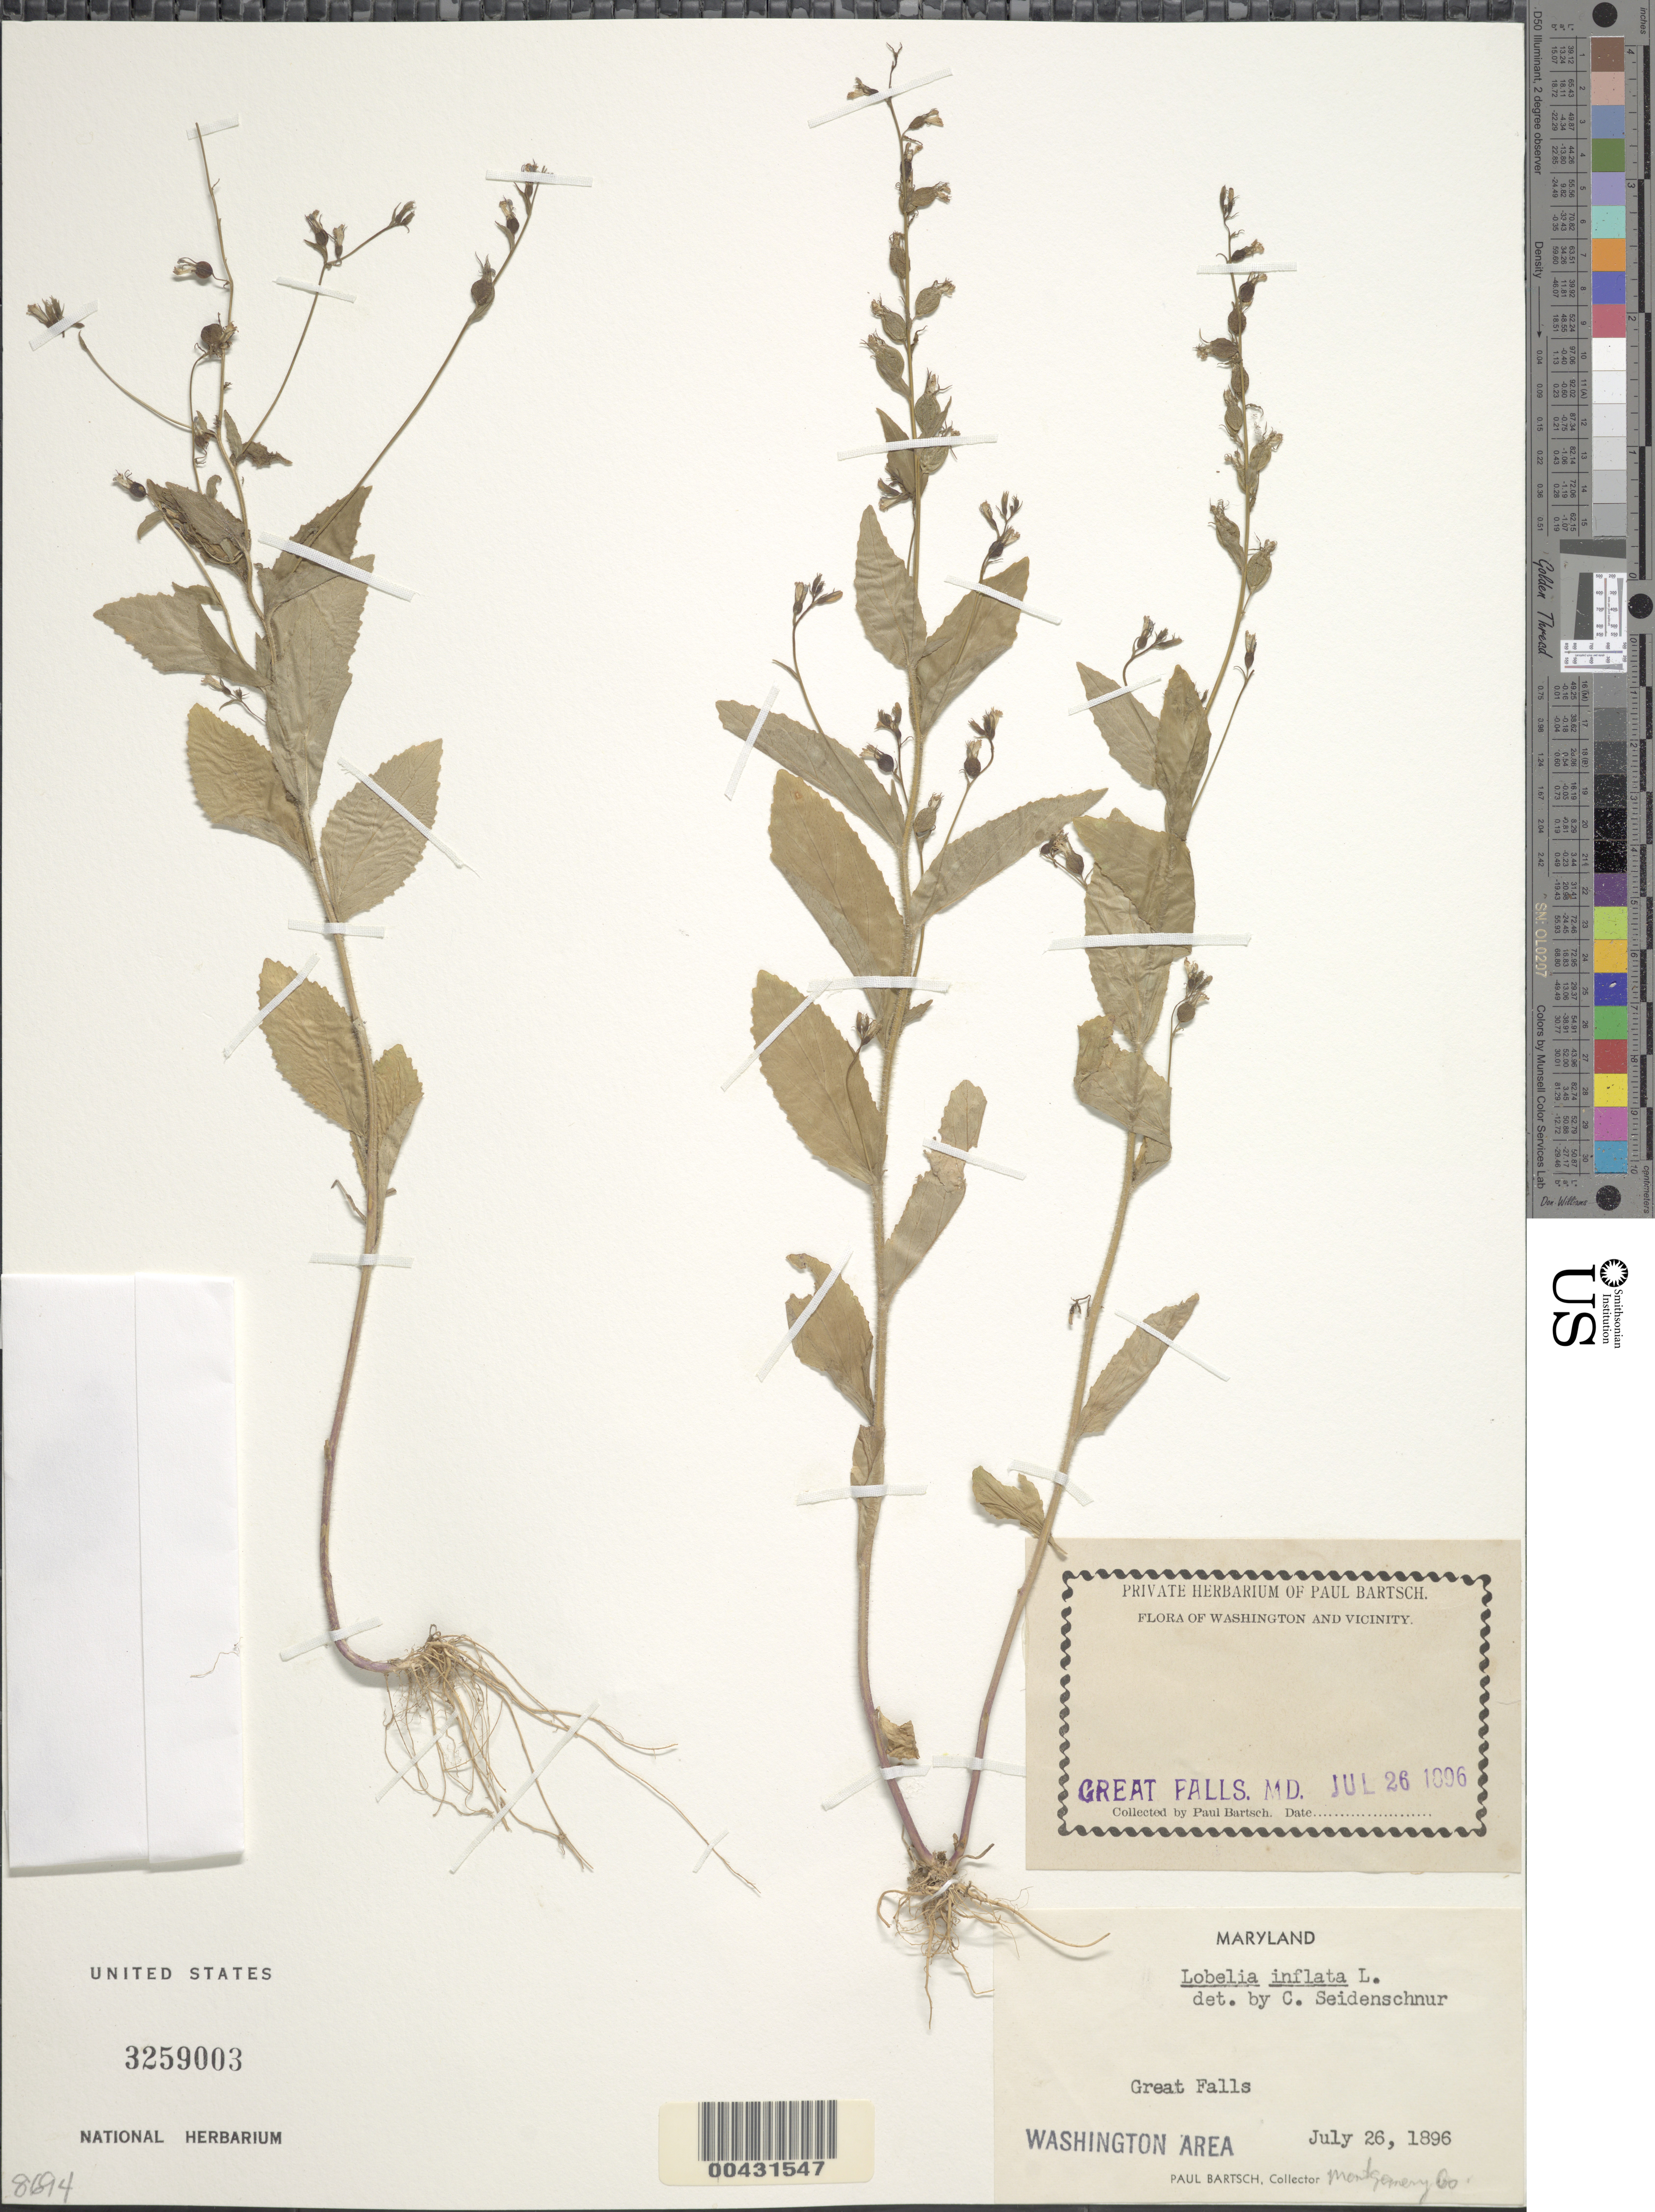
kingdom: Plantae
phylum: Tracheophyta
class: Magnoliopsida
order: Asterales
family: Campanulaceae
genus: Lobelia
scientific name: Lobelia inflata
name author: L.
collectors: P. Bartsch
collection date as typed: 26 Jul 1896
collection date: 1896-07-26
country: United States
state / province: Maryland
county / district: Montgomery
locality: Great Falls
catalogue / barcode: US 3259003